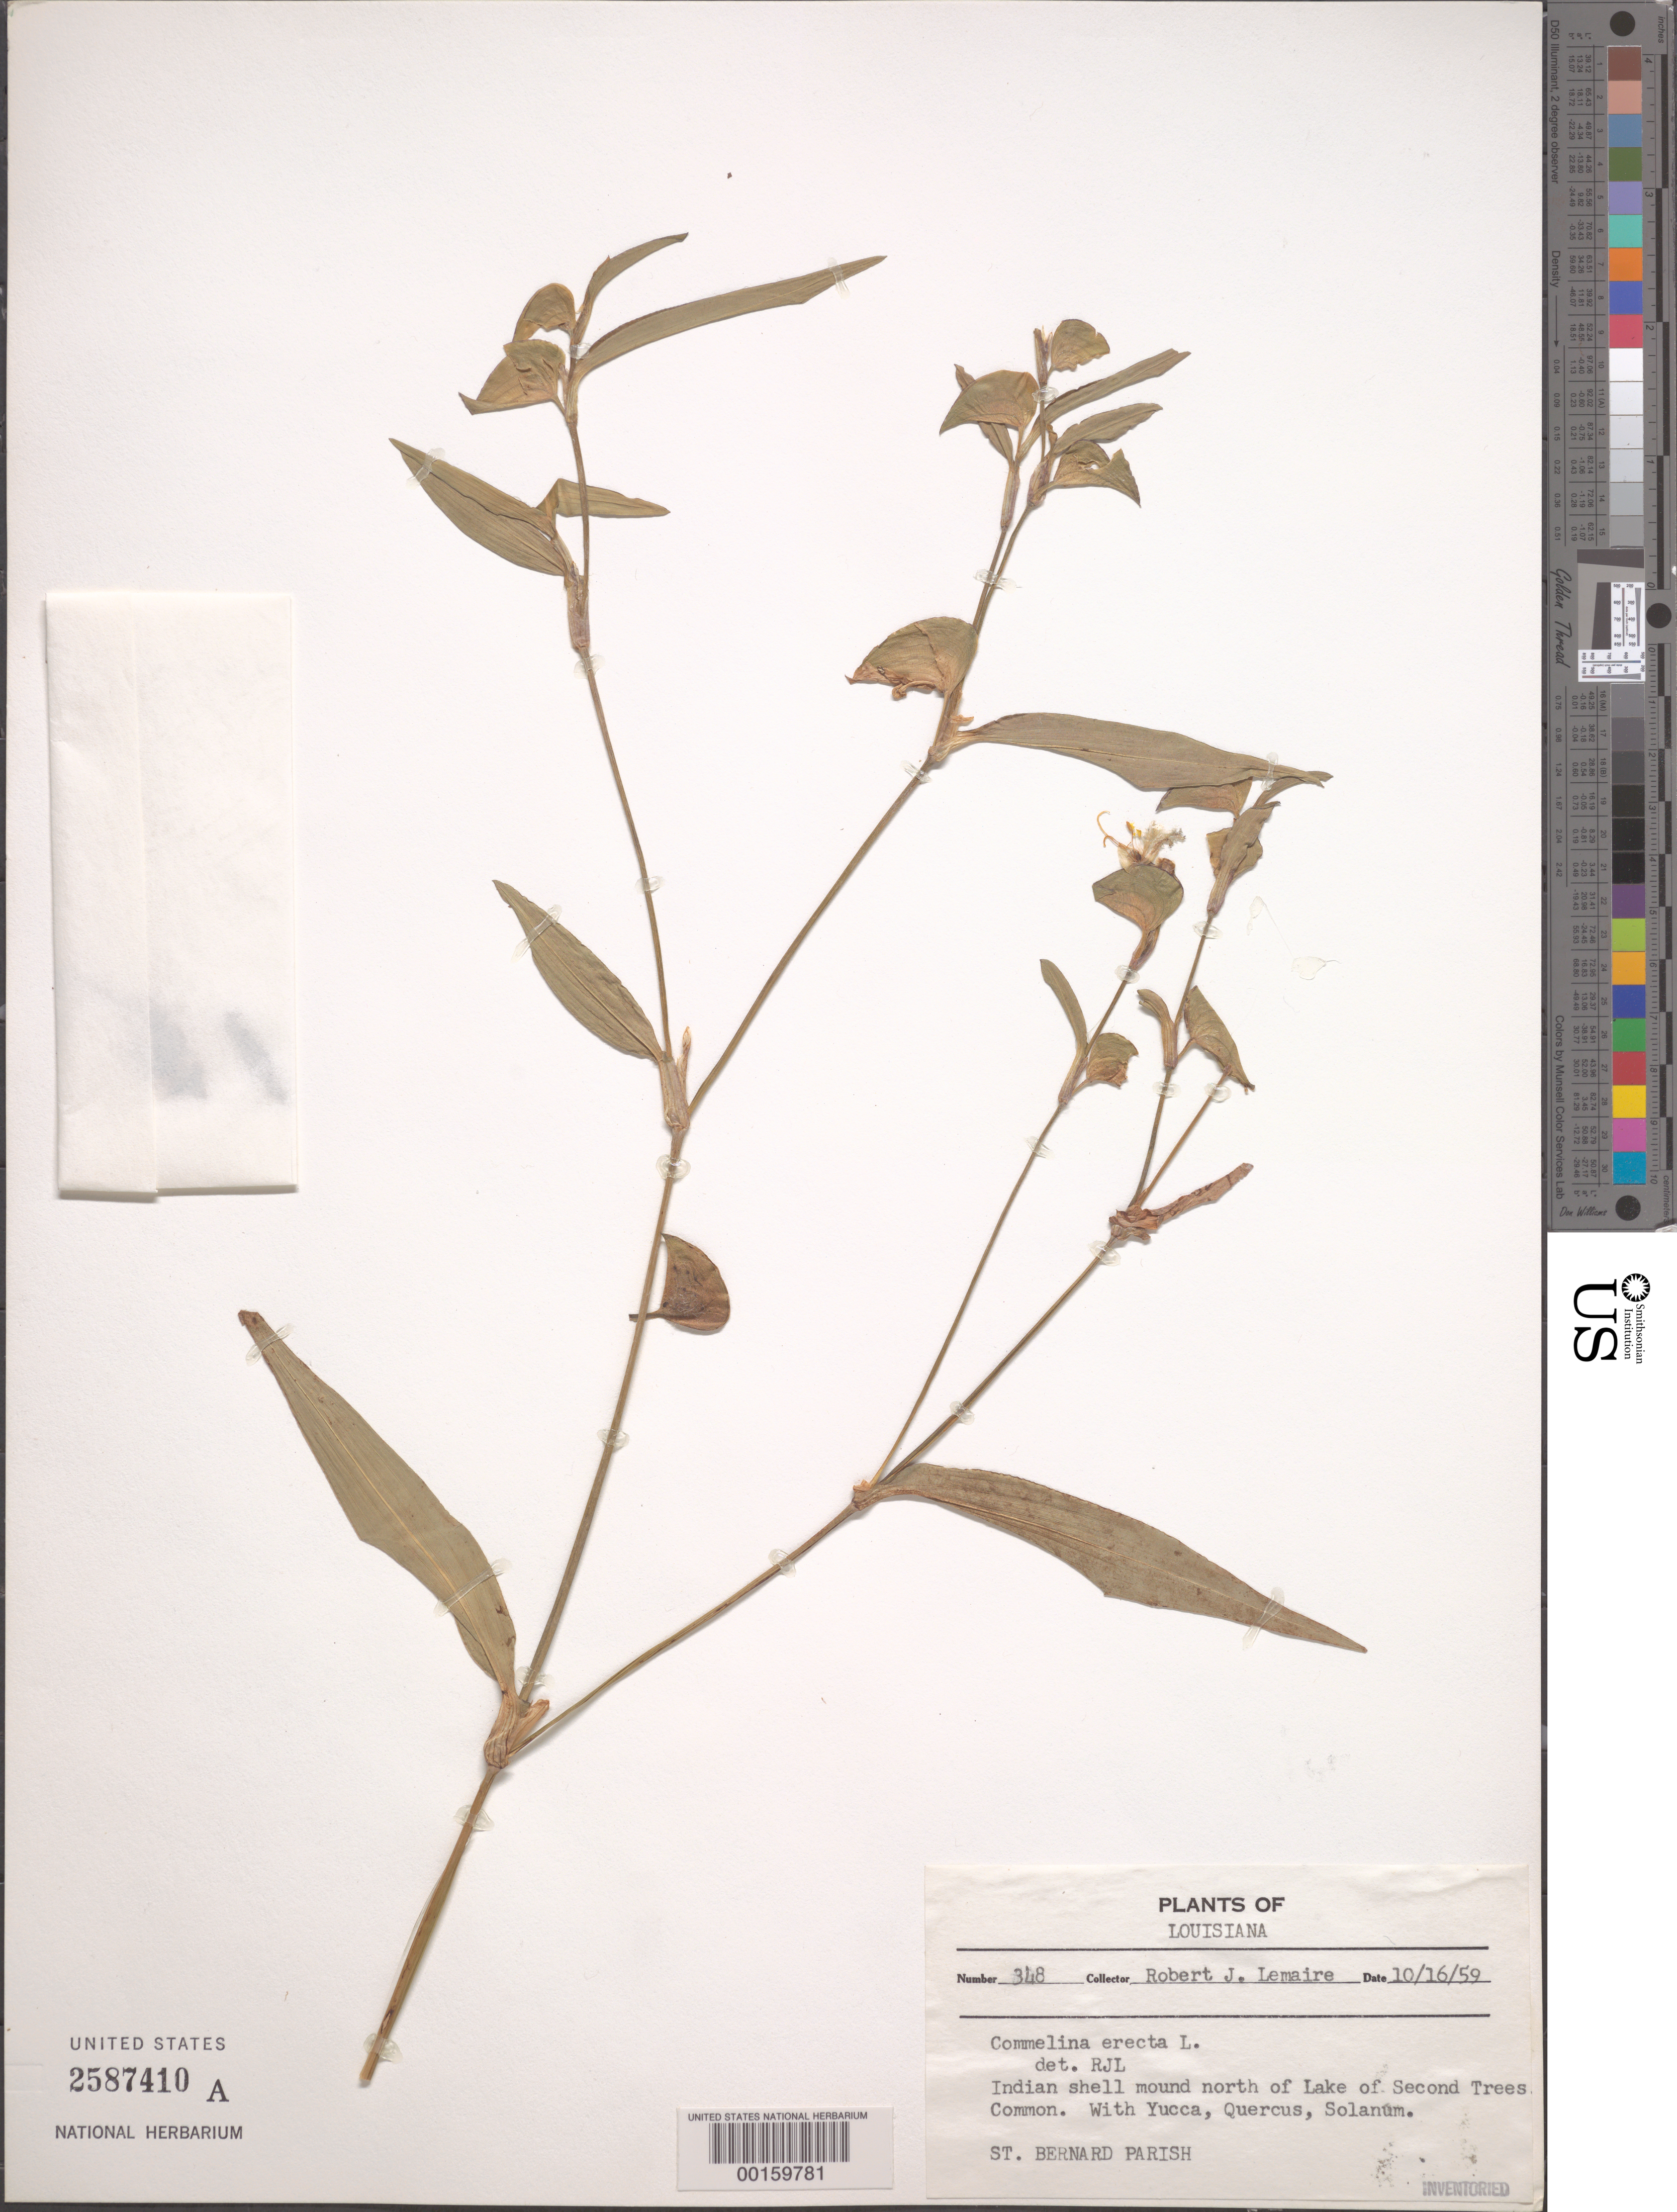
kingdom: Plantae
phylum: Tracheophyta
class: Liliopsida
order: Commelinales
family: Commelinaceae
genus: Commelina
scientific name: Commelina erecta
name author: L.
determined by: Lemaire, R. J.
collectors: R. J. Lemaire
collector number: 348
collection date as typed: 16 Oct 1959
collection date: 1959-10-16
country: United States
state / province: Louisiana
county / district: Saint Bernard Parish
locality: Indian shell mound n of lake of second trees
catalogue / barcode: US 2587410A